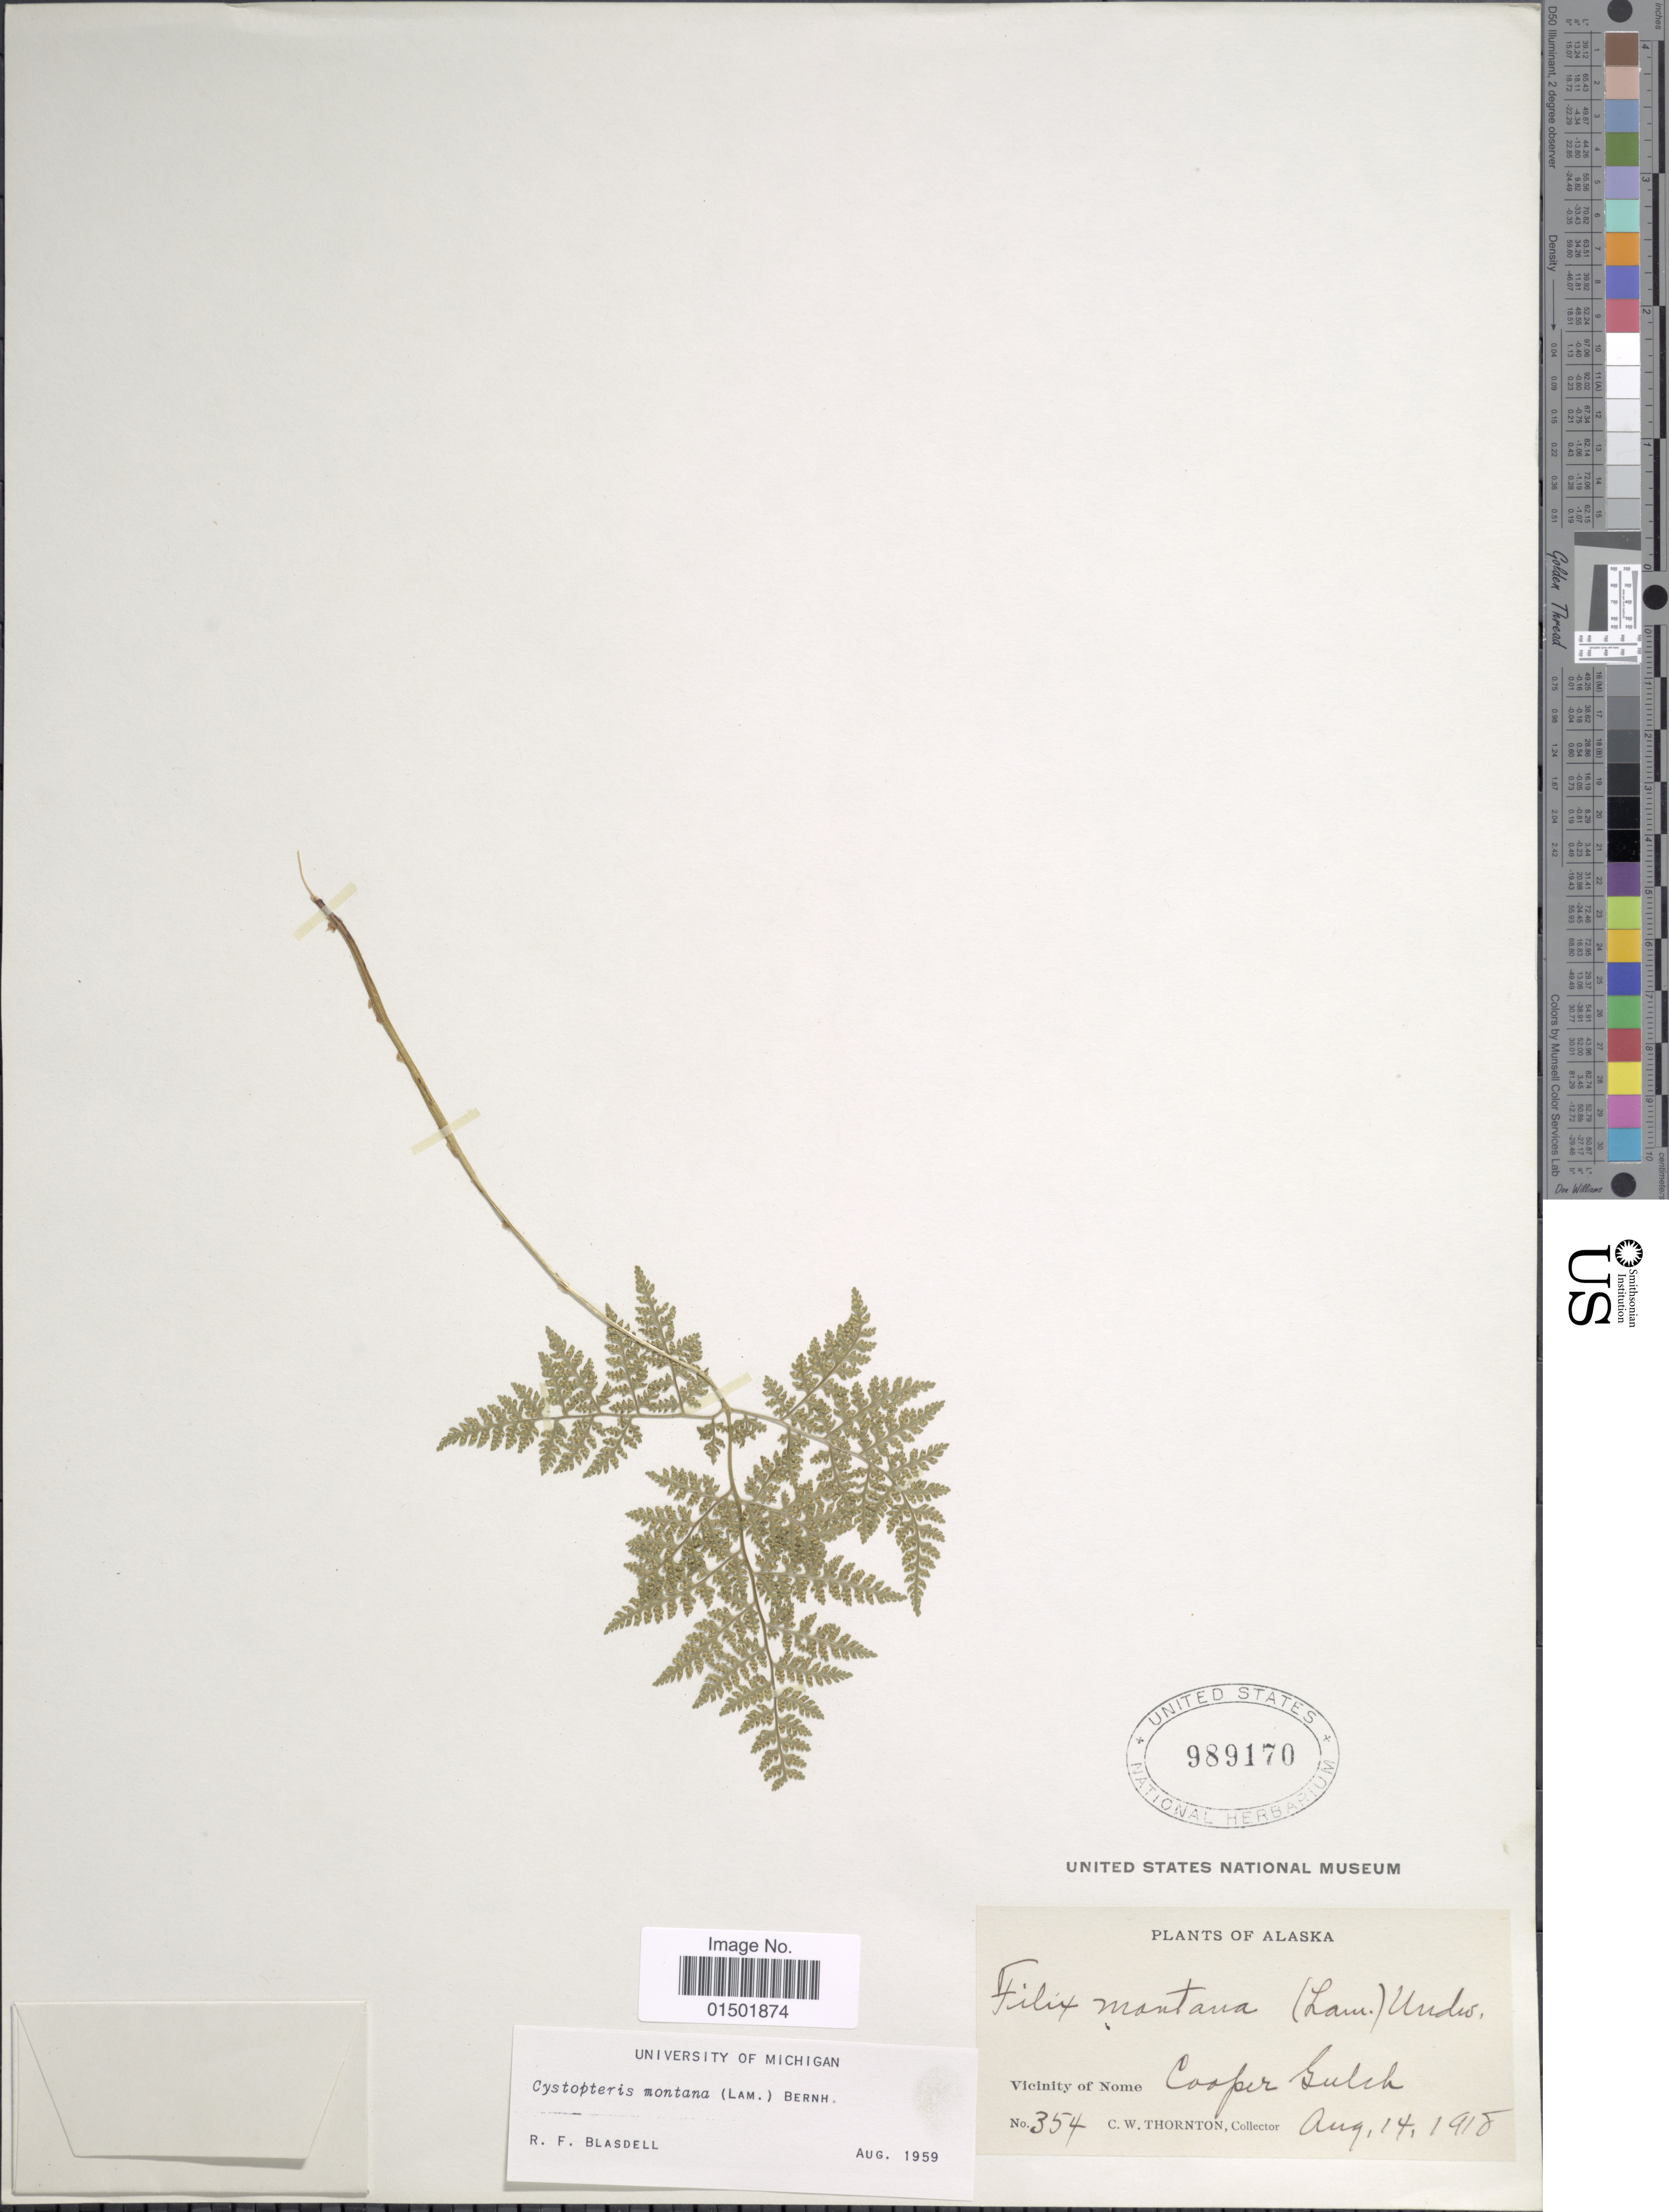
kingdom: Plantae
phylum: Tracheophyta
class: Polypodiopsida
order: Polypodiales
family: Cystopteridaceae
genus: Cystopteris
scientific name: Cystopteris montana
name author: (Lam.) Desv.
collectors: C. Thornton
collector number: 354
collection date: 1918-08-14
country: United States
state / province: Alaska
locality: Vicinity of Nome. Cooper Gulch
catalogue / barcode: US 989170